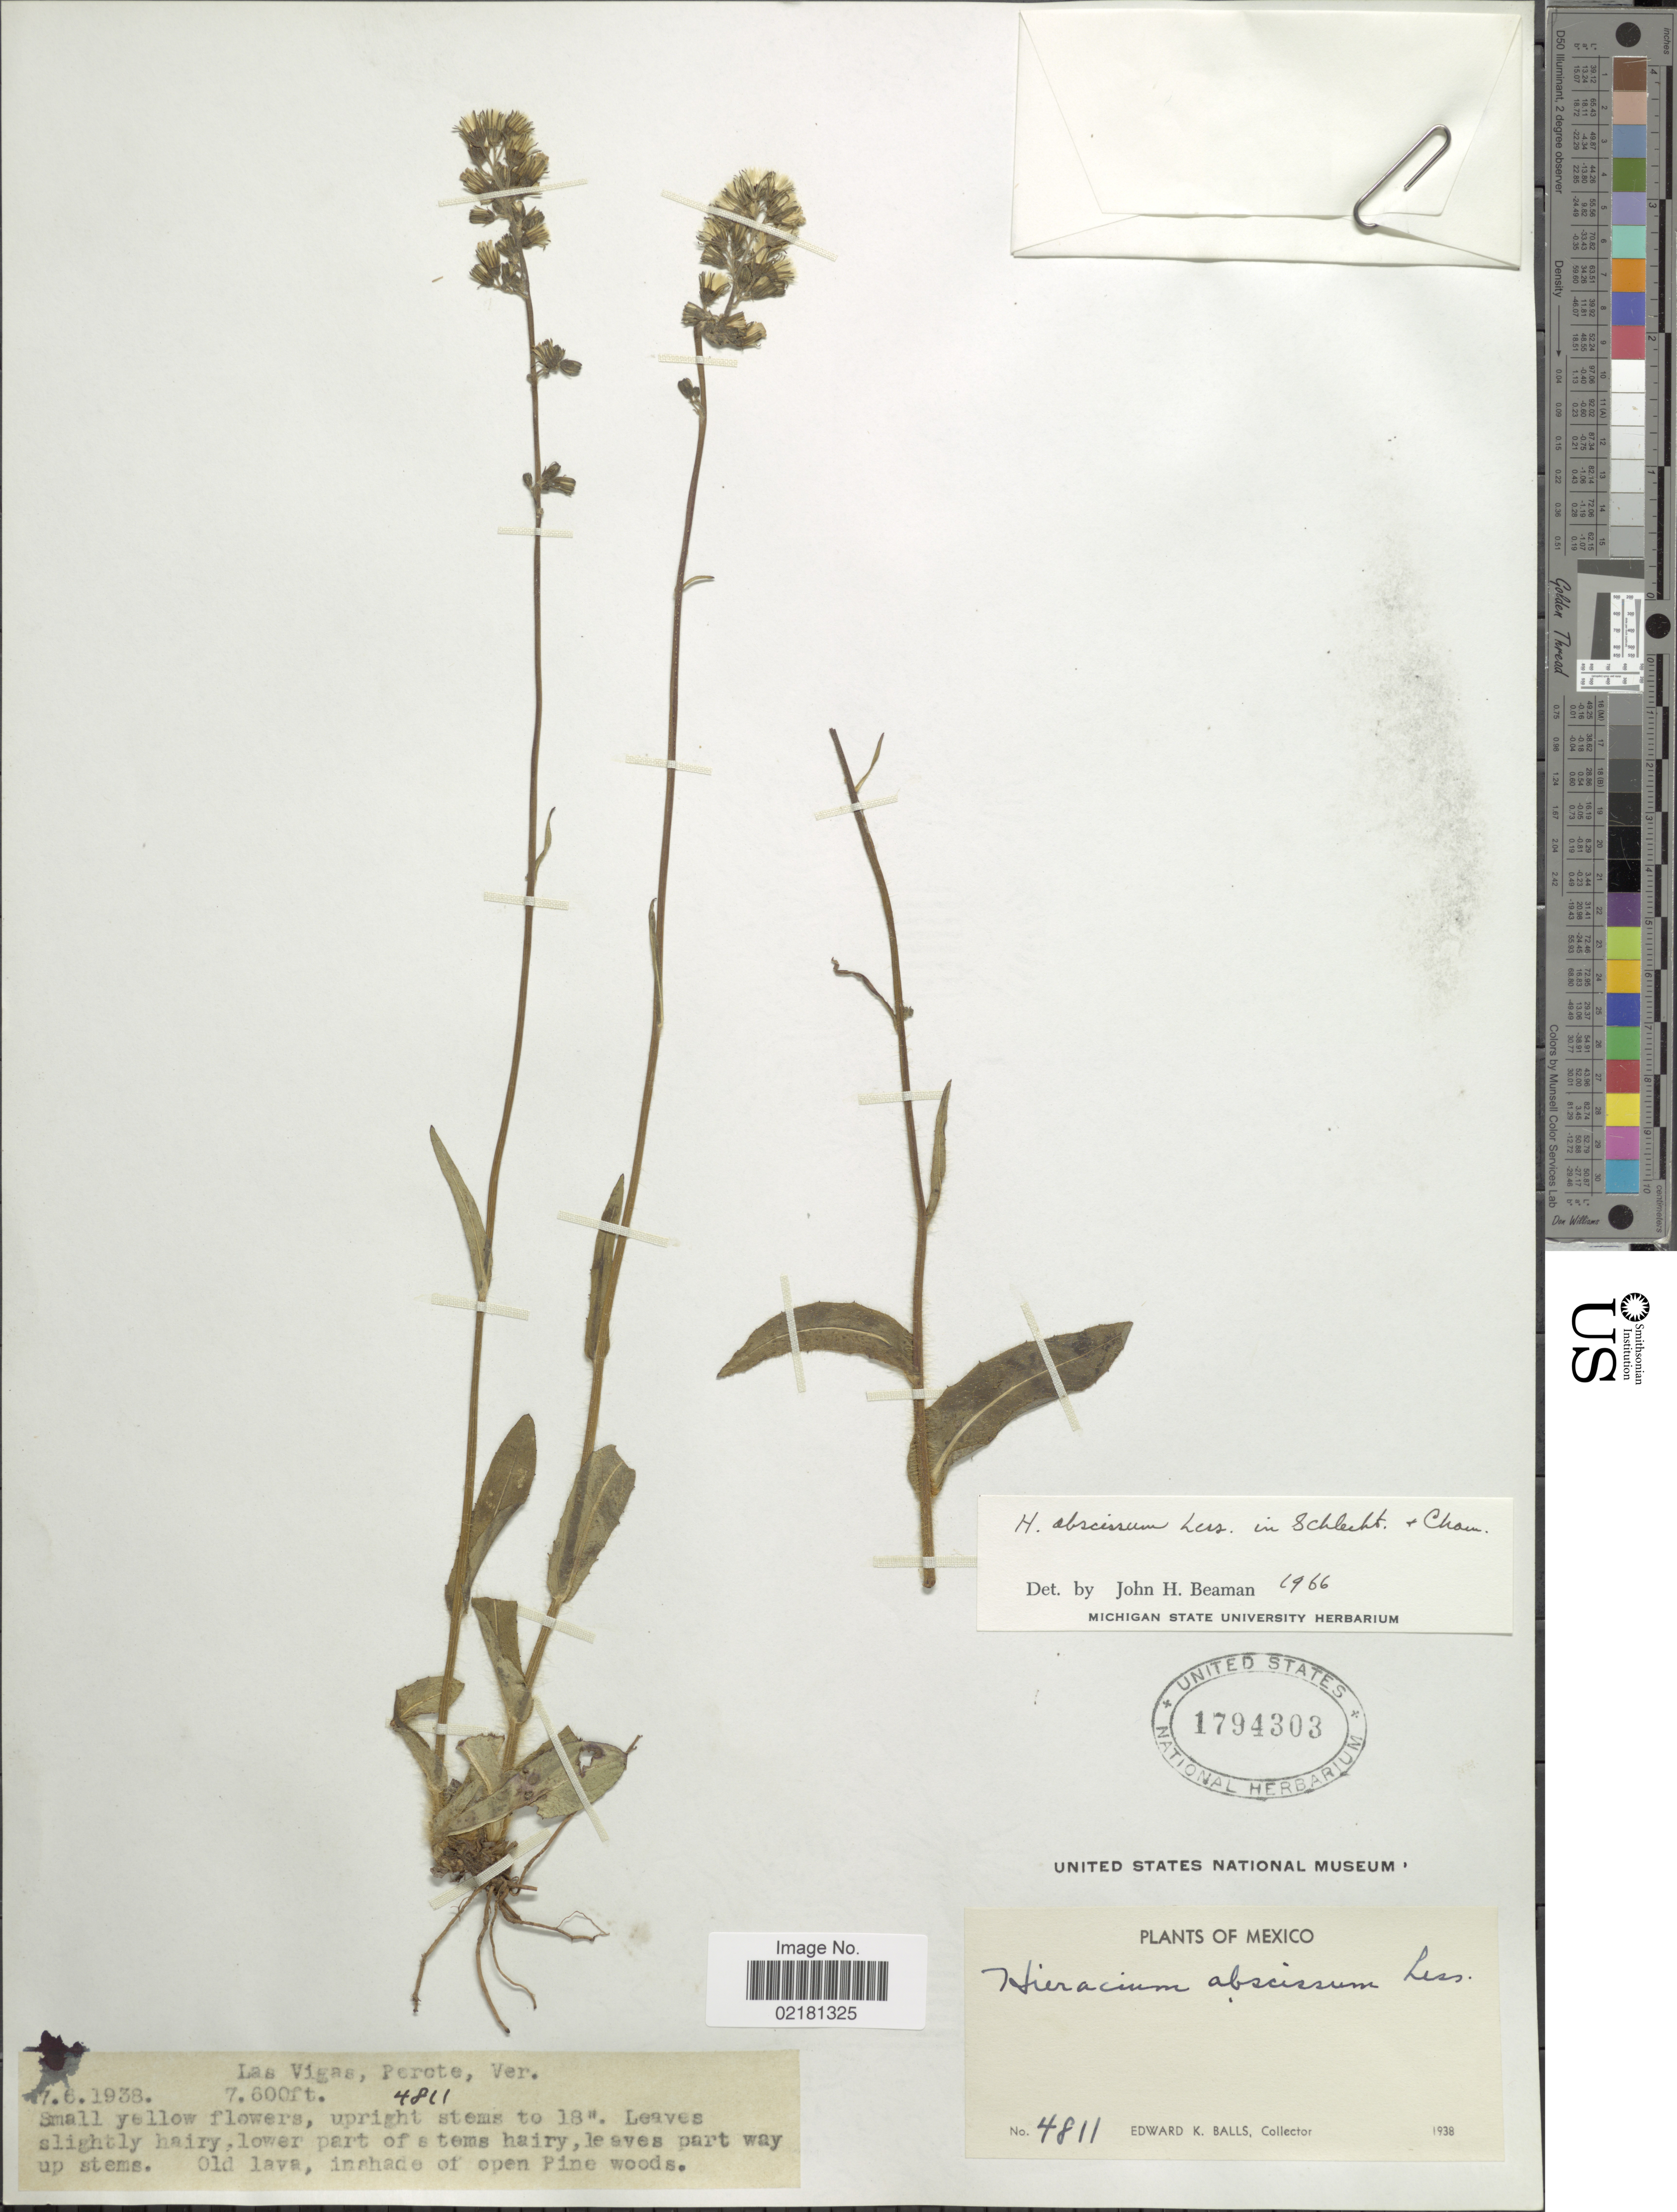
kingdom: Plantae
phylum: Tracheophyta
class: Magnoliopsida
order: Asterales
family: Asteraceae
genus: Hieracium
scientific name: Hieracium abscissum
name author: Less.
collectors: E. K. Balls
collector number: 4811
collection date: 1938-06-07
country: Mexico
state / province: Veracruz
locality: Ver. Las Vigas; Perote.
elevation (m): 2316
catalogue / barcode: US 1794303